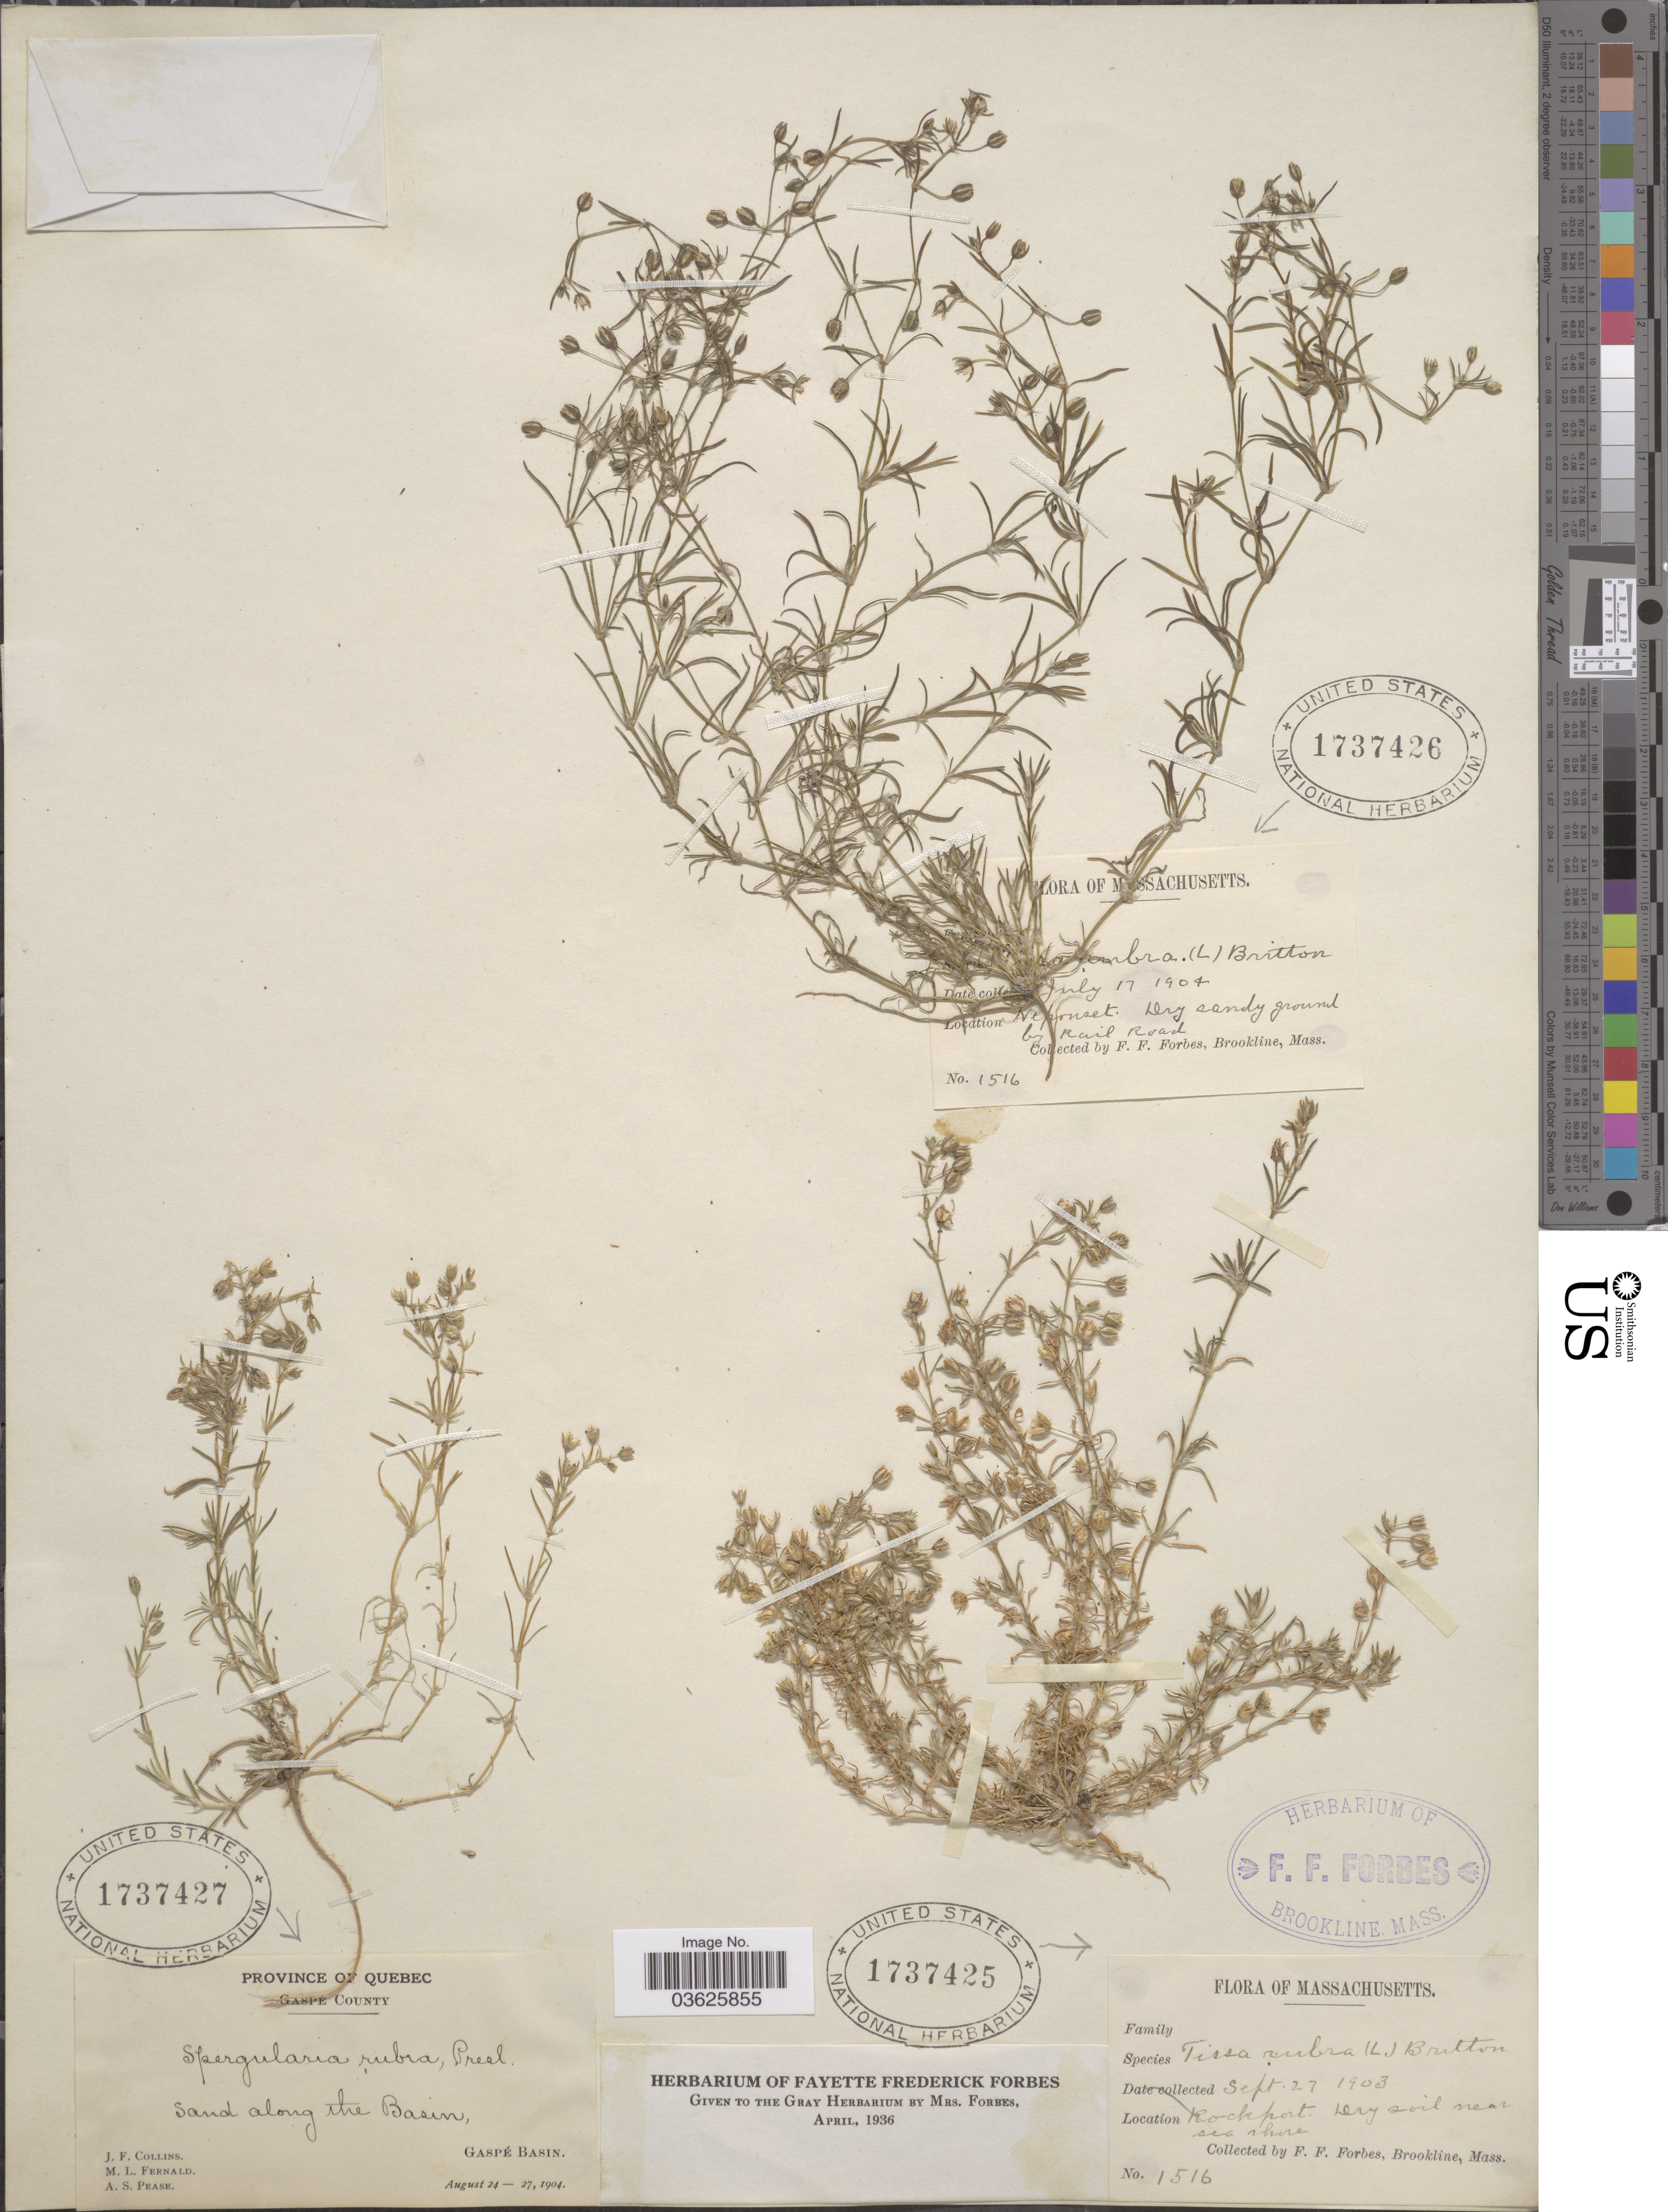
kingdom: Plantae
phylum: Tracheophyta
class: Magnoliopsida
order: Caryophyllales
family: Caryophyllaceae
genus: Spergularia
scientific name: Spergularia rubra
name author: (L.) J. Presl & C. Presl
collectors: F. Forbes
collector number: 1516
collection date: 1903-09-27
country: United States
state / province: Massachusetts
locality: Rockport. Dry soil near sea shore.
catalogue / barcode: US 1737425